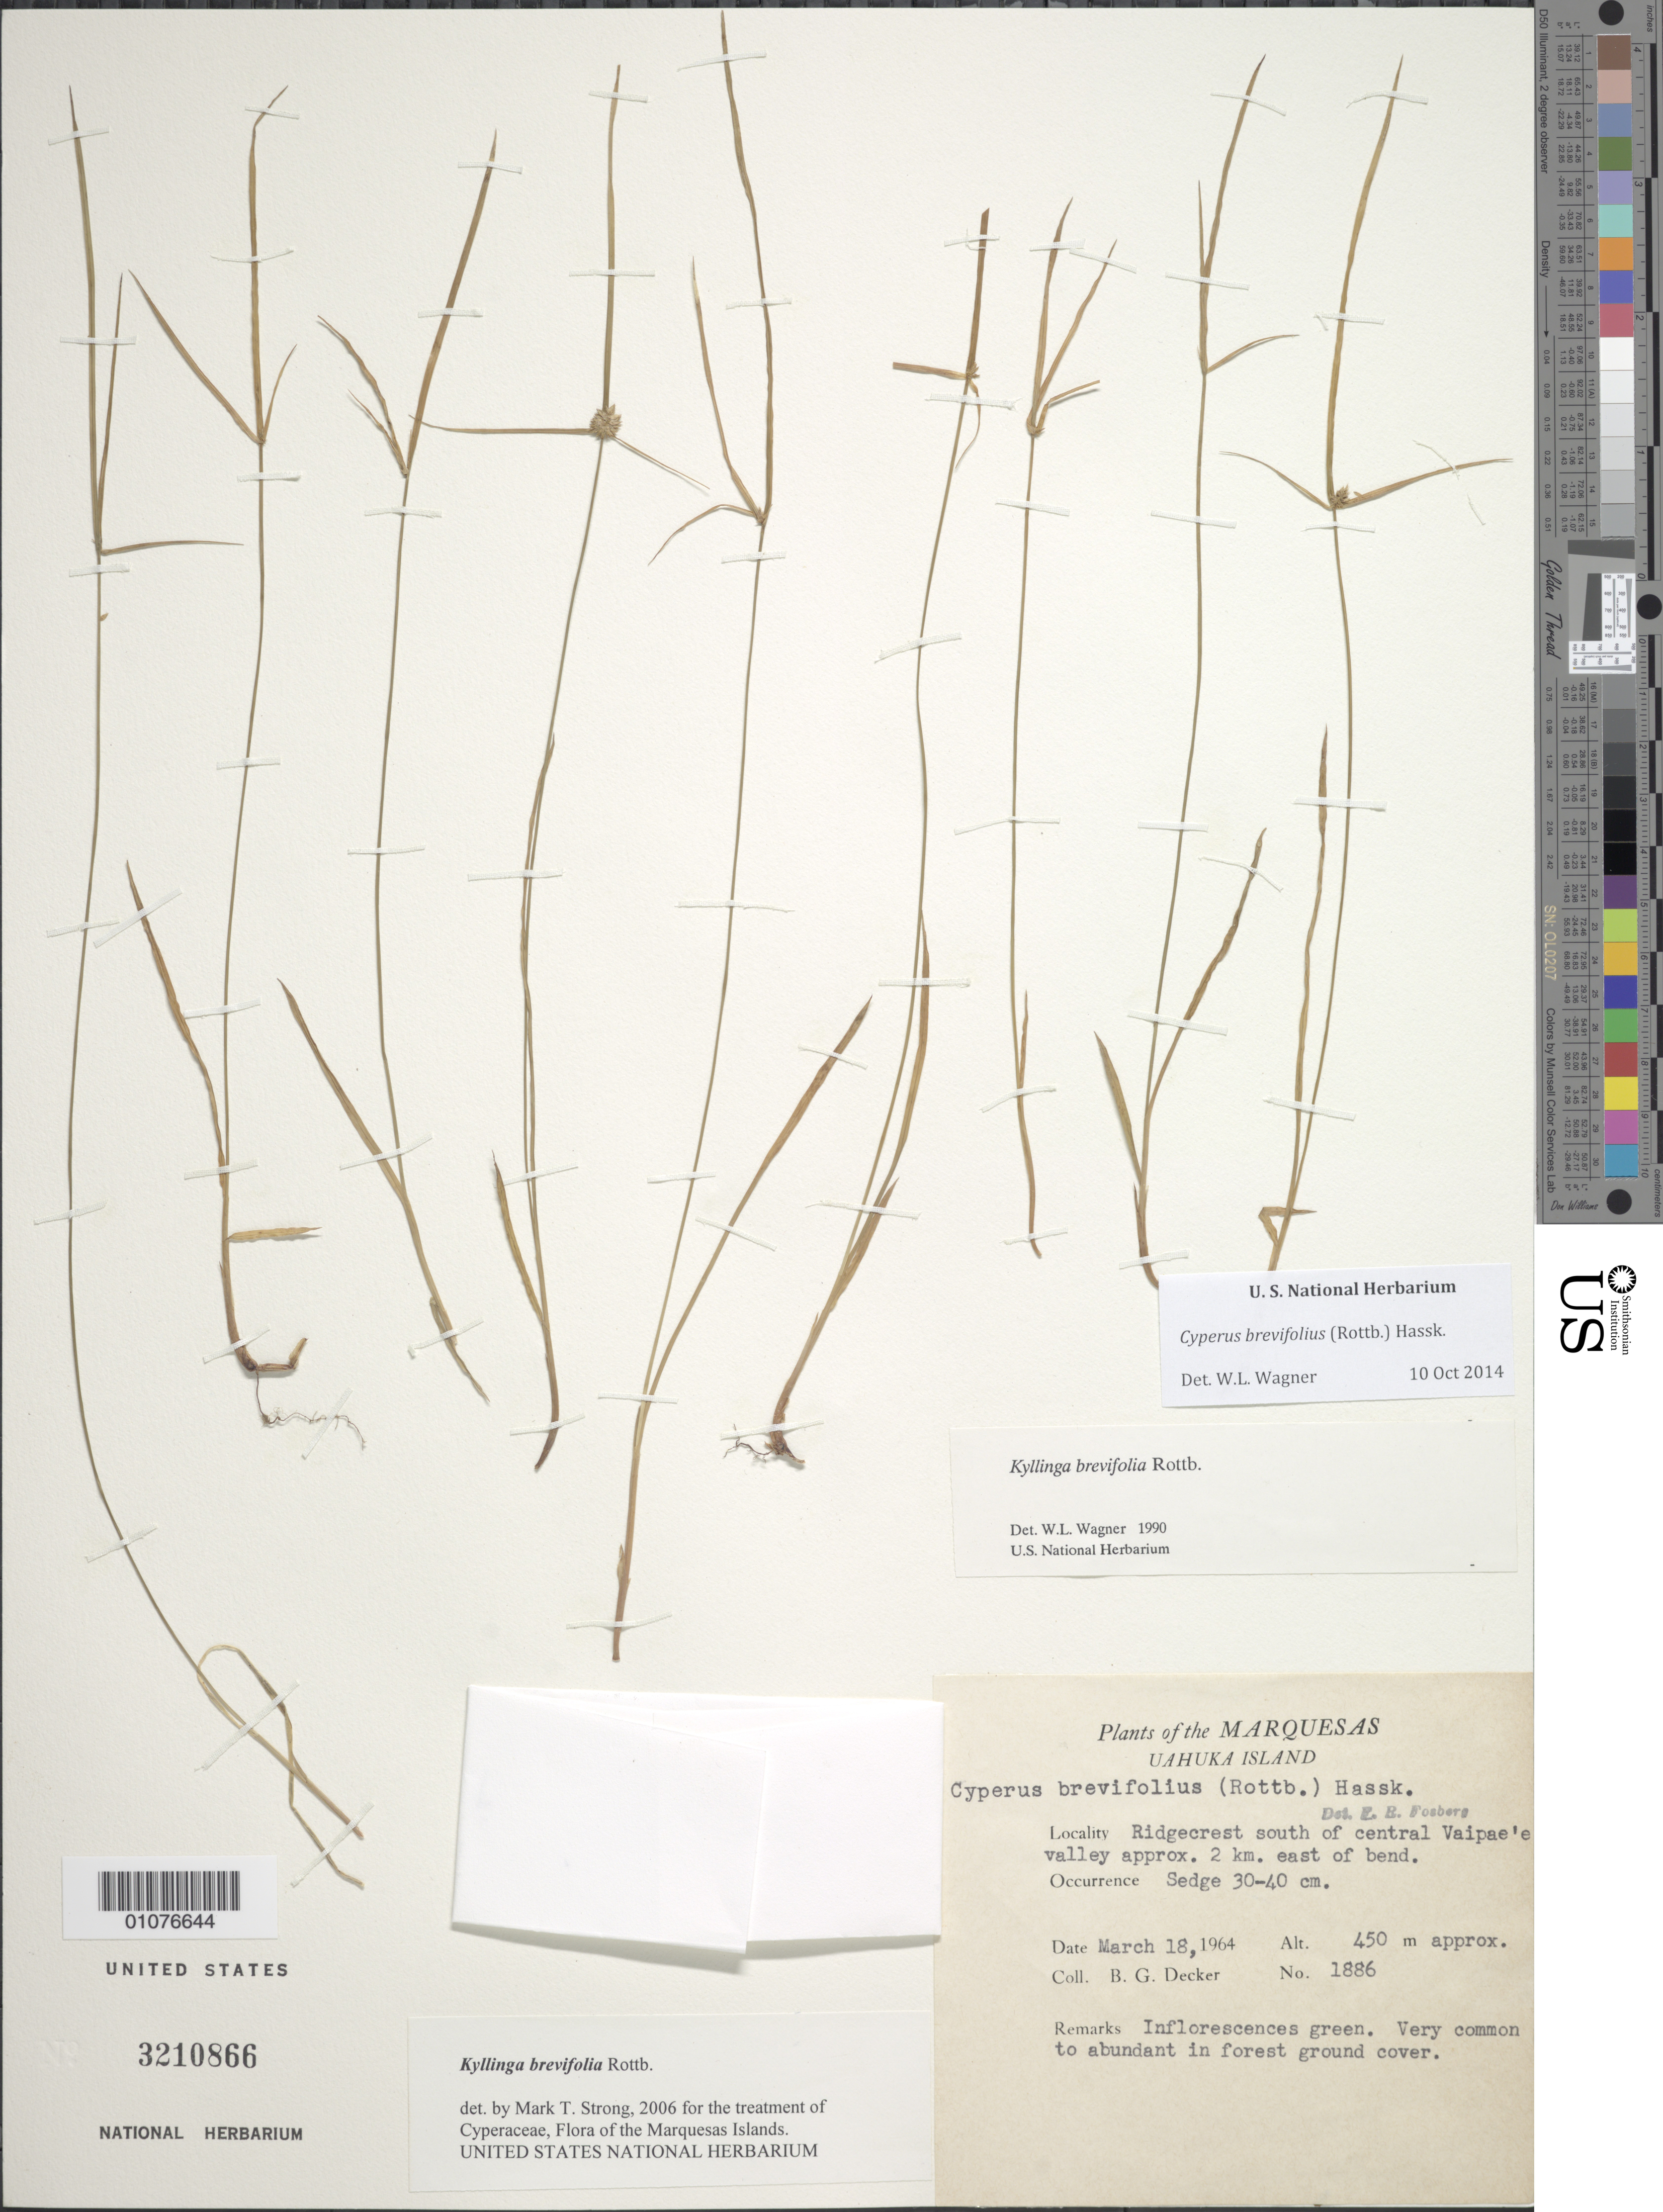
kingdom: Plantae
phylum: Tracheophyta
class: Liliopsida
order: Poales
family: Cyperaceae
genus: Cyperus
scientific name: Cyperus brevifolius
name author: (Rottb.) Hassk.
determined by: Wagner, W. L., (BOT), Smithsonian Institution - National Museum of Natural History (UNITED STATES)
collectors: B. G. Decker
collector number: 1886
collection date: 1964-03-18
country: French Polynesia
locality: Marquesas, Uahuka Island, Ridgecrest south of central Vaipae'e valley approx. 2 km east of bend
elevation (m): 450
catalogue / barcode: US 3210866